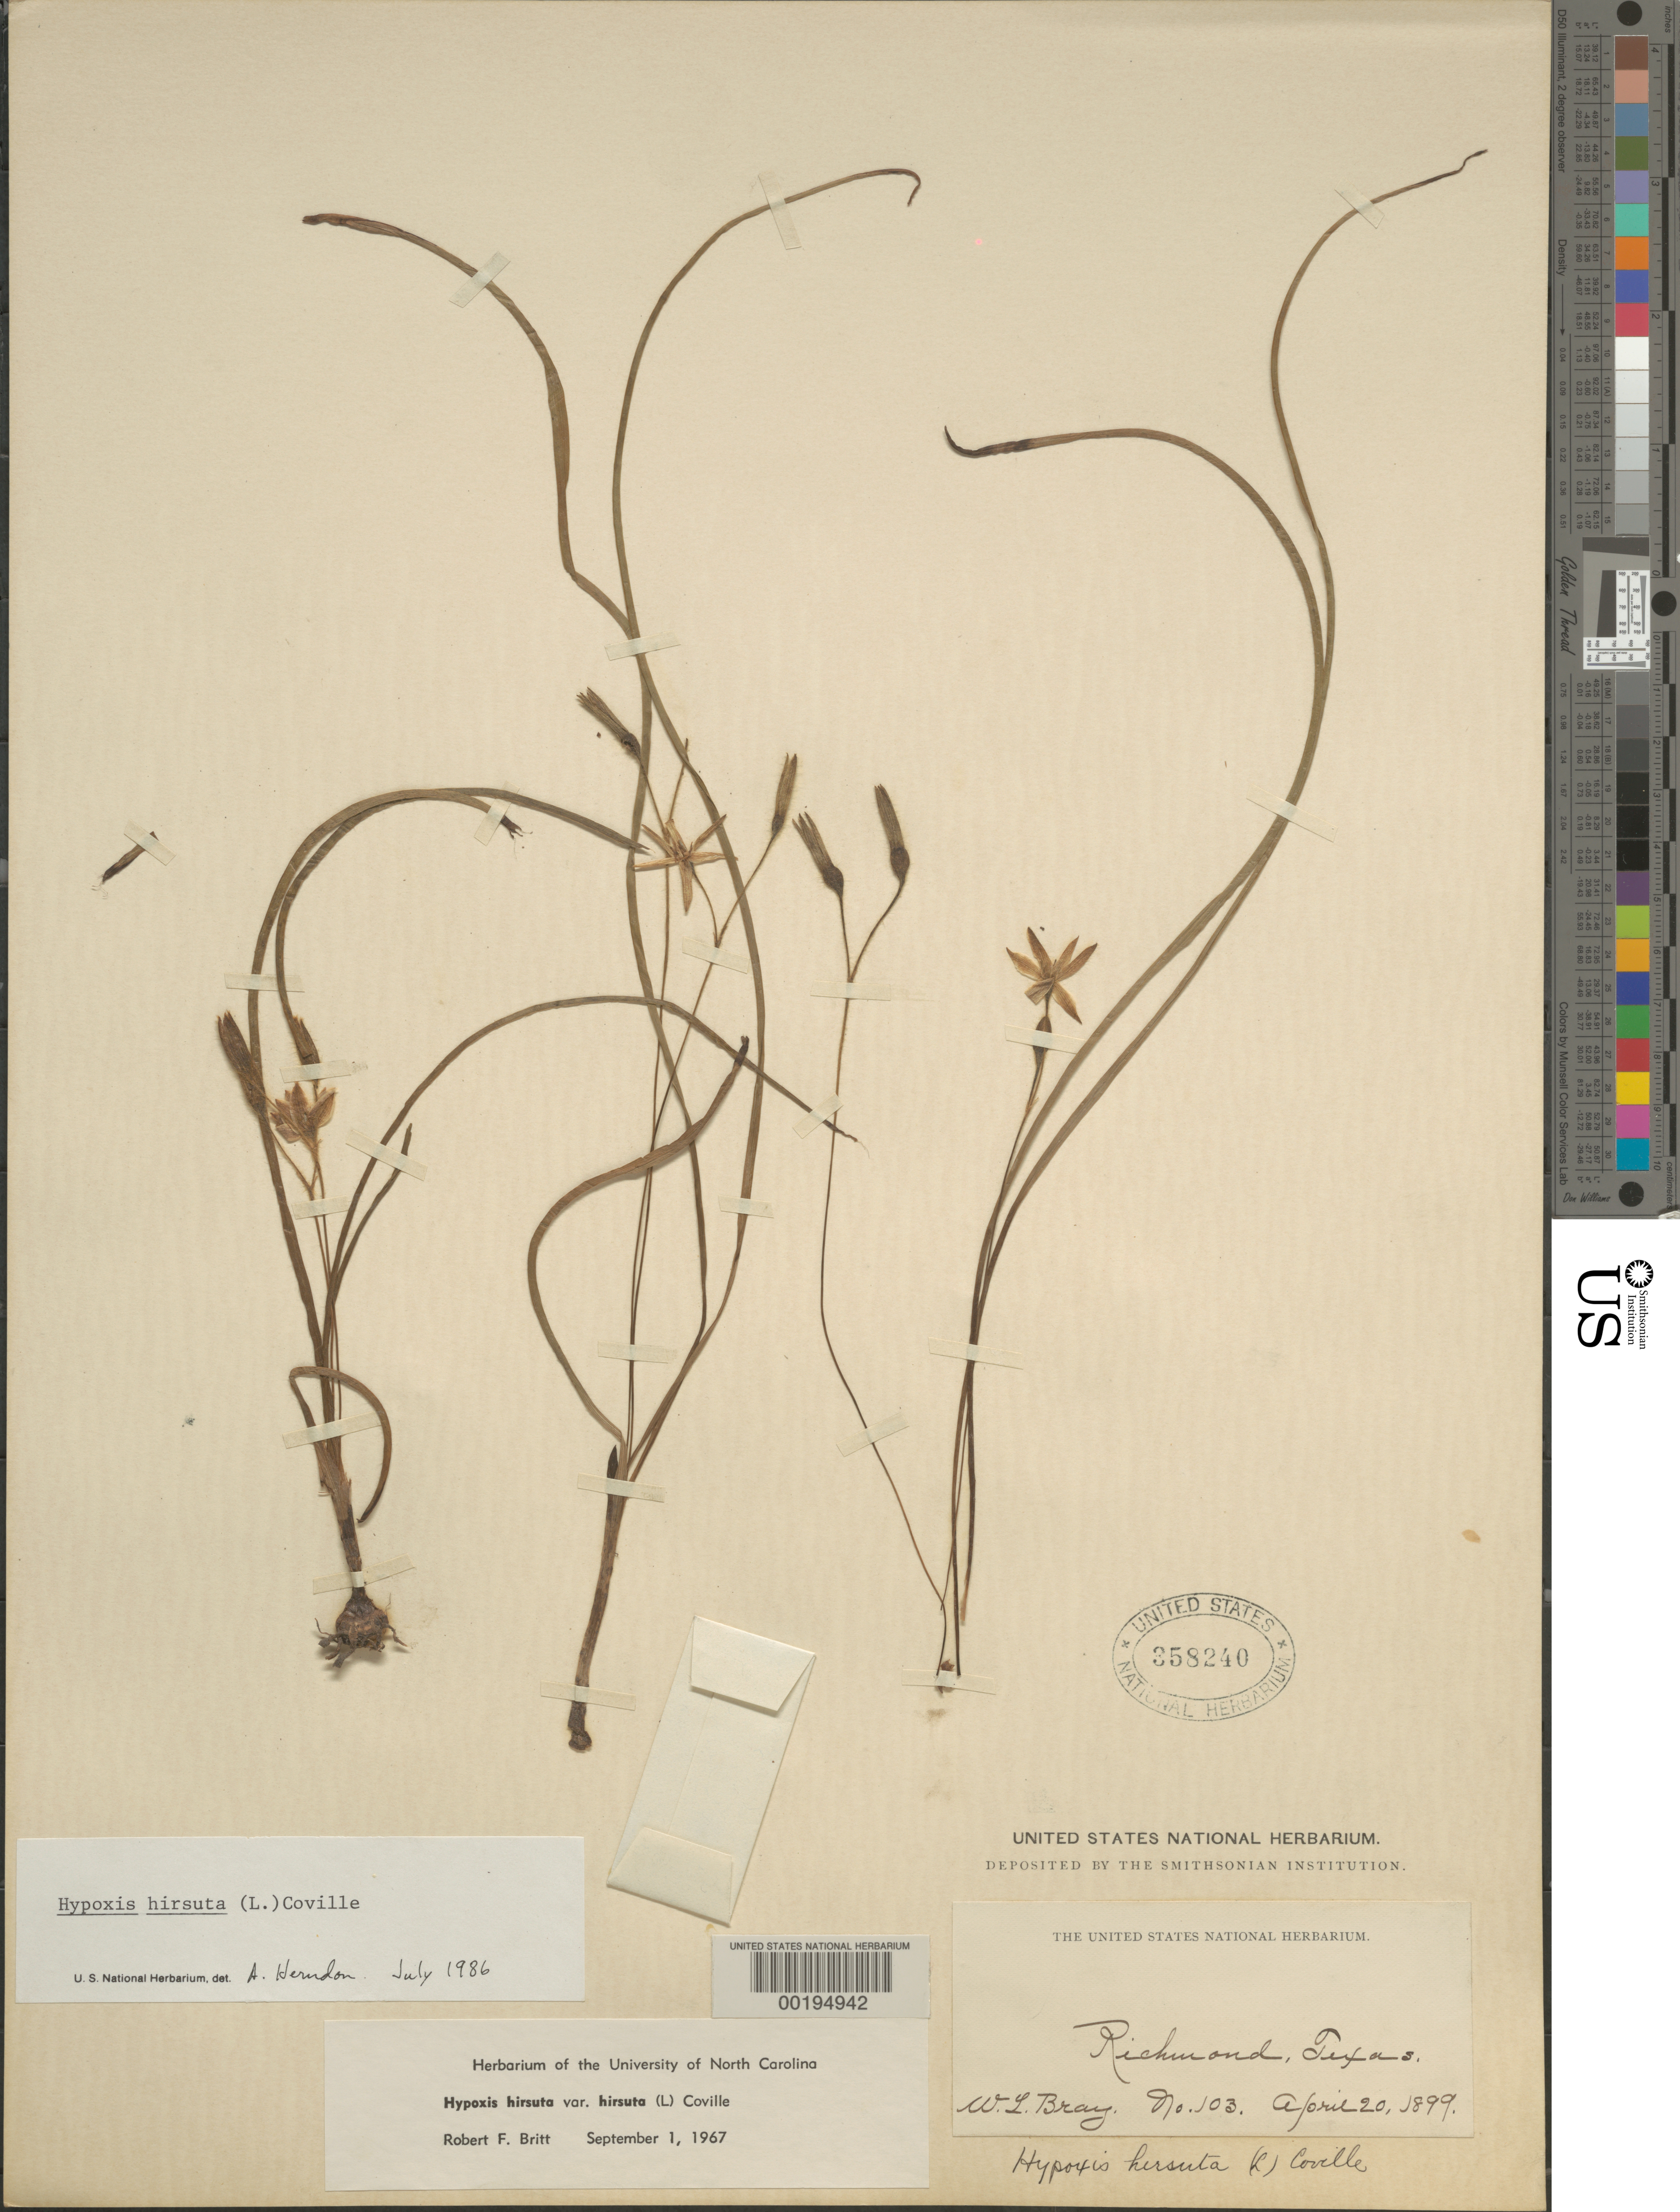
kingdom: Plantae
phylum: Tracheophyta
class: Liliopsida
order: Asparagales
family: Hypoxidaceae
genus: Hypoxis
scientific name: Hypoxis hirsuta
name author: (L.) Coville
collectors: W. L. Bray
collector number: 103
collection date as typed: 20 Apr 1899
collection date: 1899-04-20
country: United States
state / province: Texas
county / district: Fort Bend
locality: Richmond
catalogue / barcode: US 358240